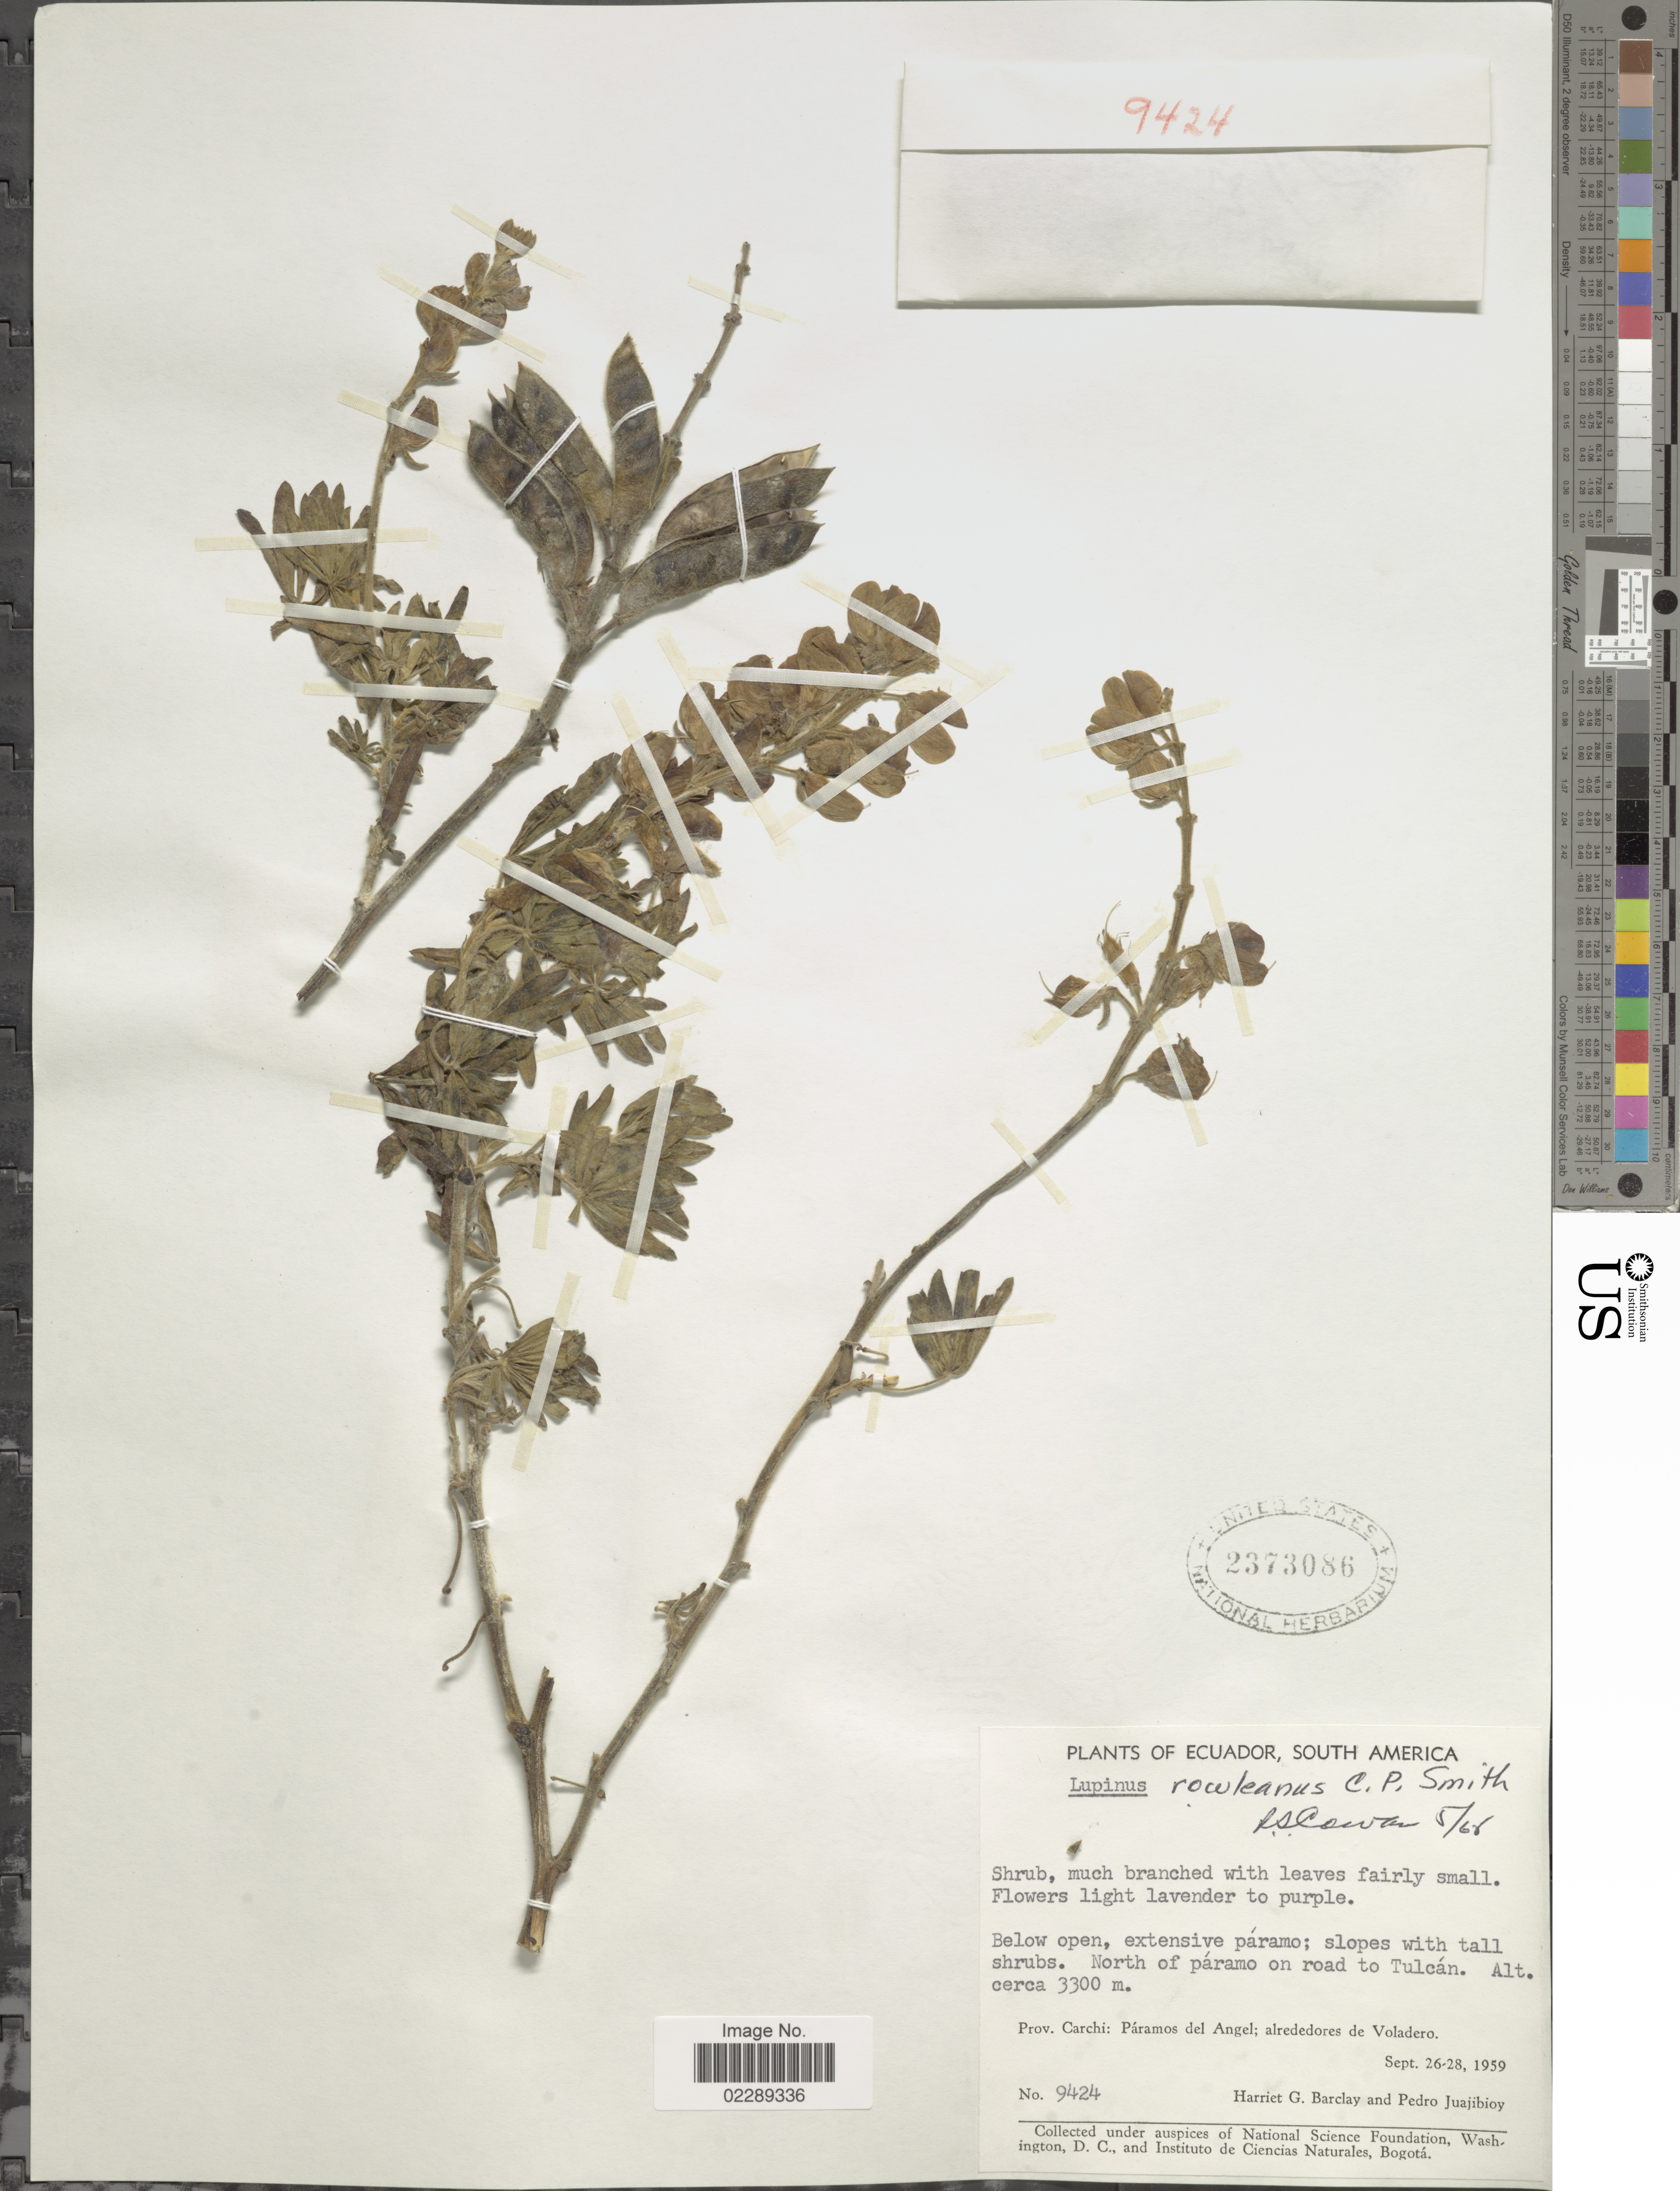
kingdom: Plantae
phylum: Tracheophyta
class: Magnoliopsida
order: Fabales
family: Fabaceae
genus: Lupinus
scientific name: Lupinus rowleeanus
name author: C.P. Sm.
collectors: H. G. Barclay & P. Juajibioy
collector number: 9424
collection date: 1959-09-26/1959-09-28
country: Ecuador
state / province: Carchi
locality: North of páramo on road to Tulcán. Prov. Carchi: Páramos del Angel; alrededores de Voladero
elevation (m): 3300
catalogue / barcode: US 2373086